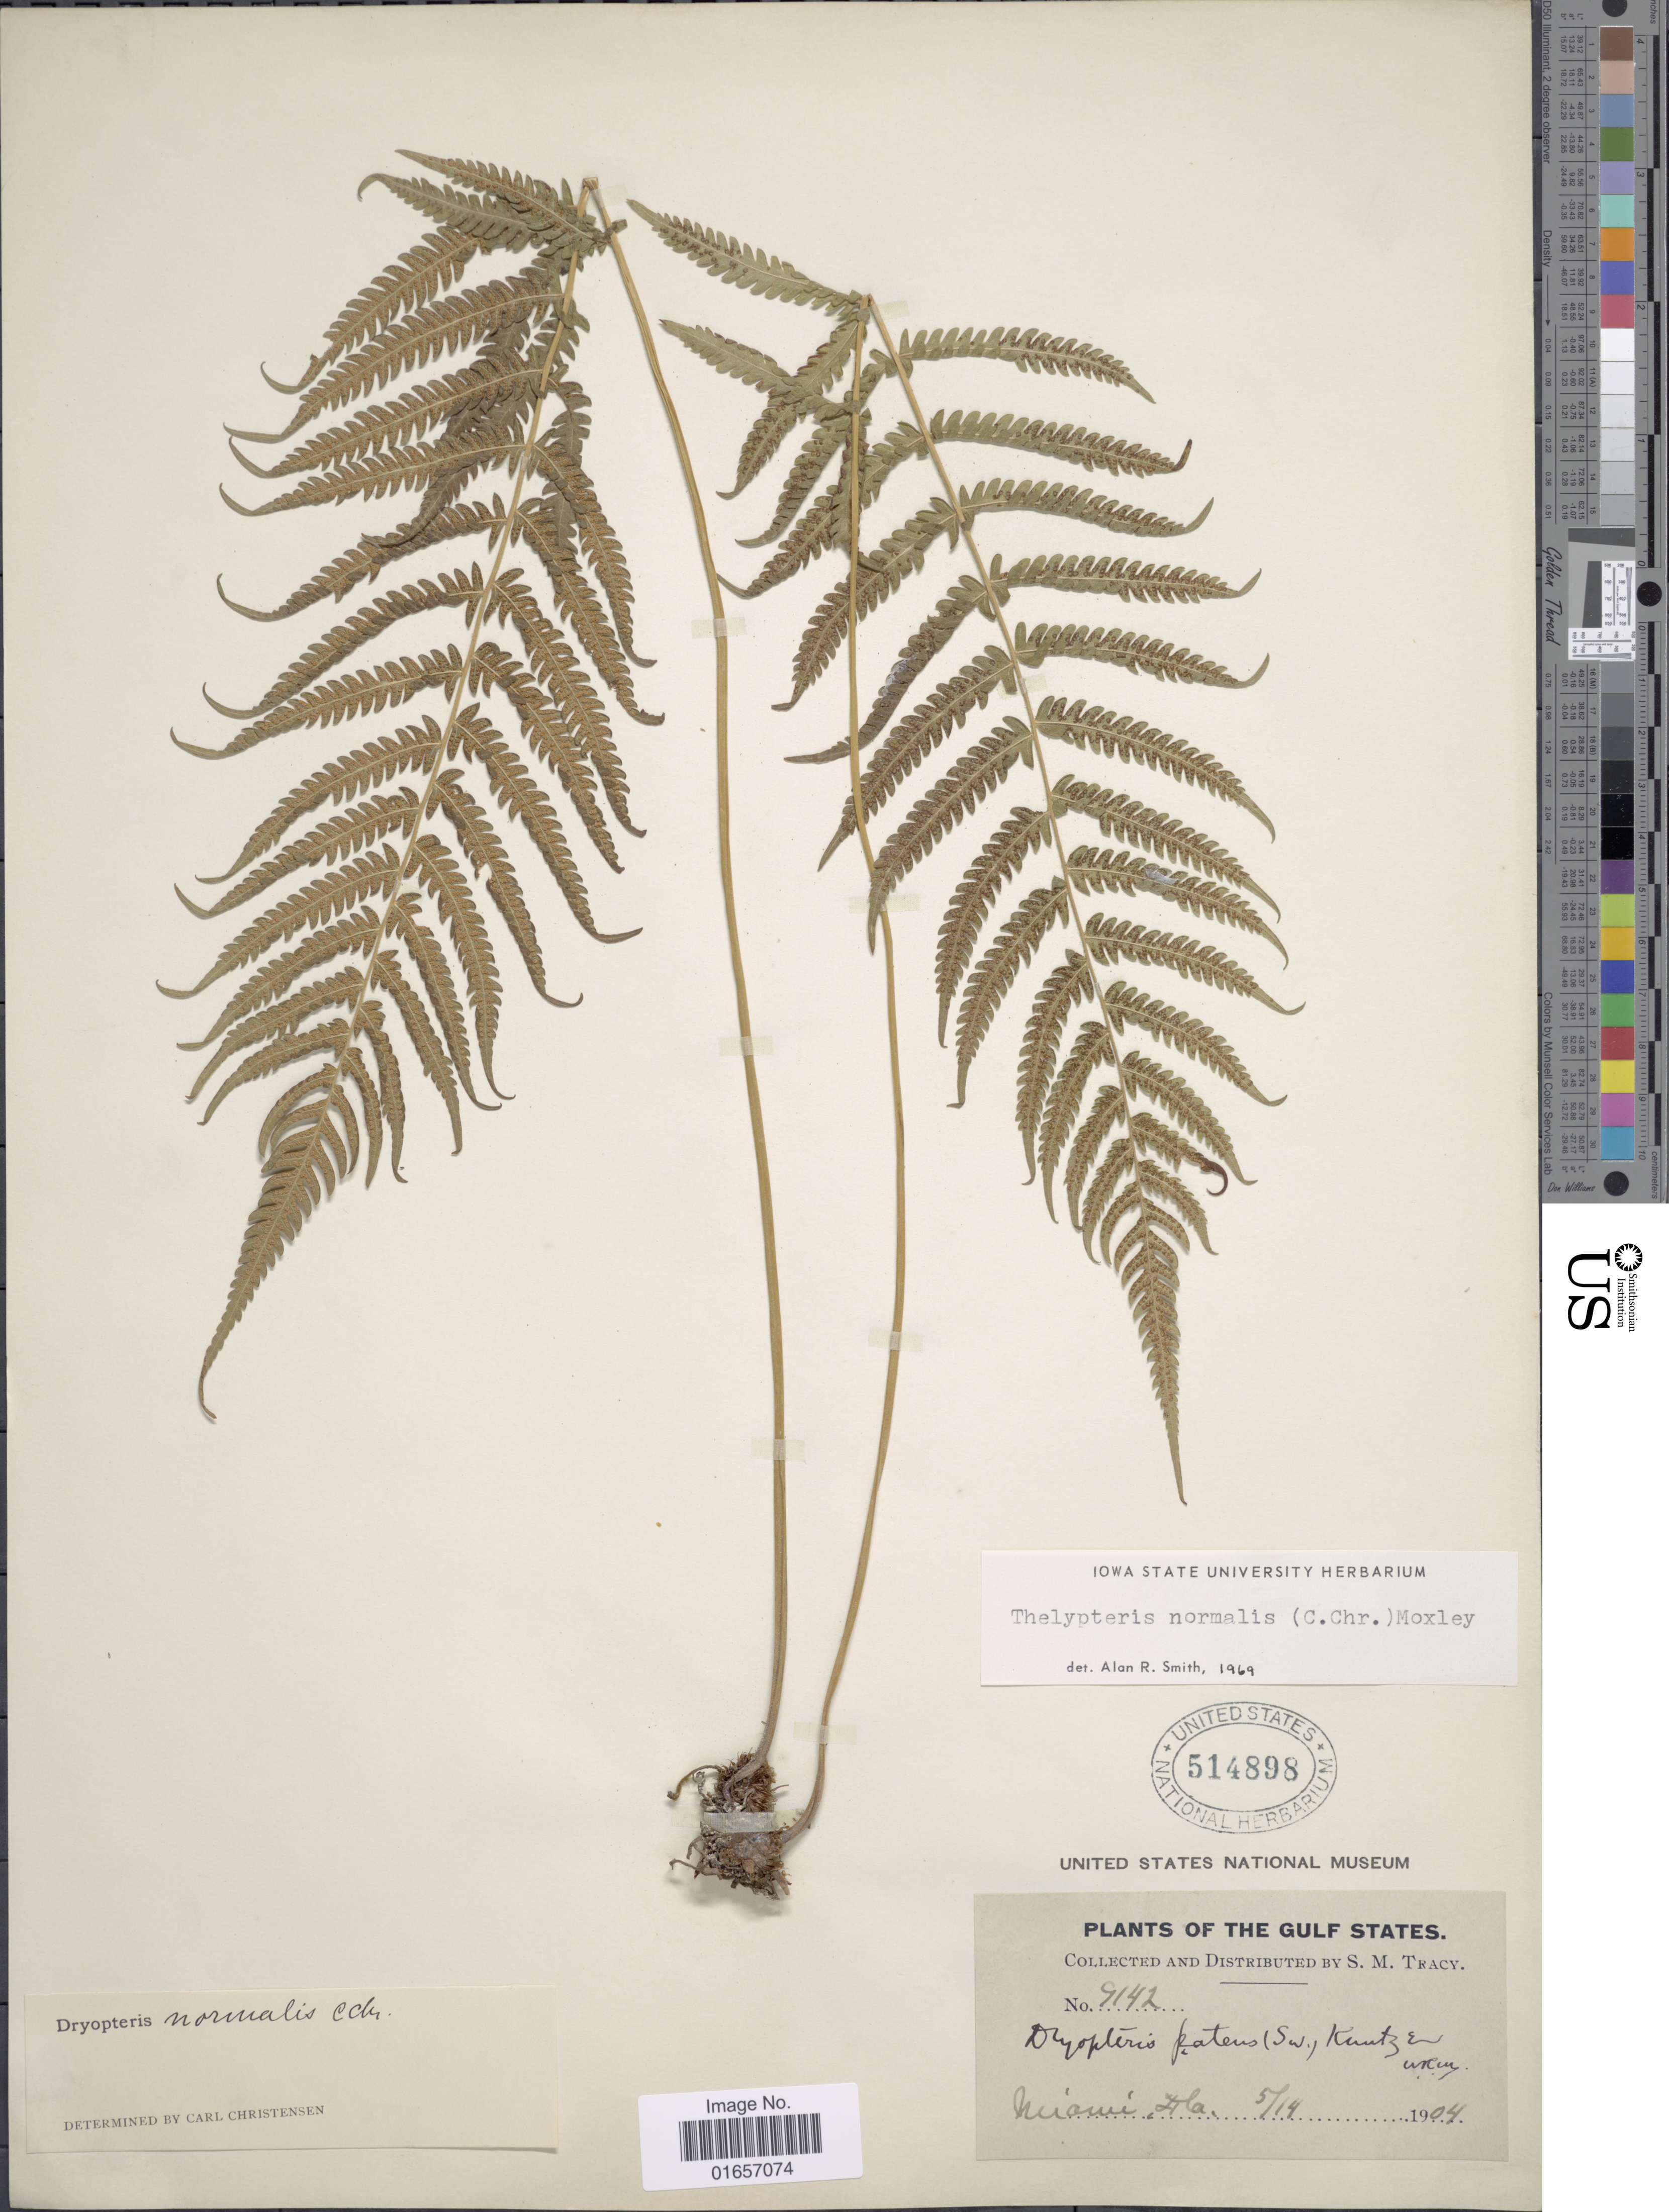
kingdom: Plantae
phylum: Tracheophyta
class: Polypodiopsida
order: Polypodiales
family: Thelypteridaceae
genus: Christella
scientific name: Christella kunthii comb. ined.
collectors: S. M. Tracy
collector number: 9142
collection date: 1904-05-14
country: United States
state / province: Alabama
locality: The Gulf States, Maimi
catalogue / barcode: US 514898